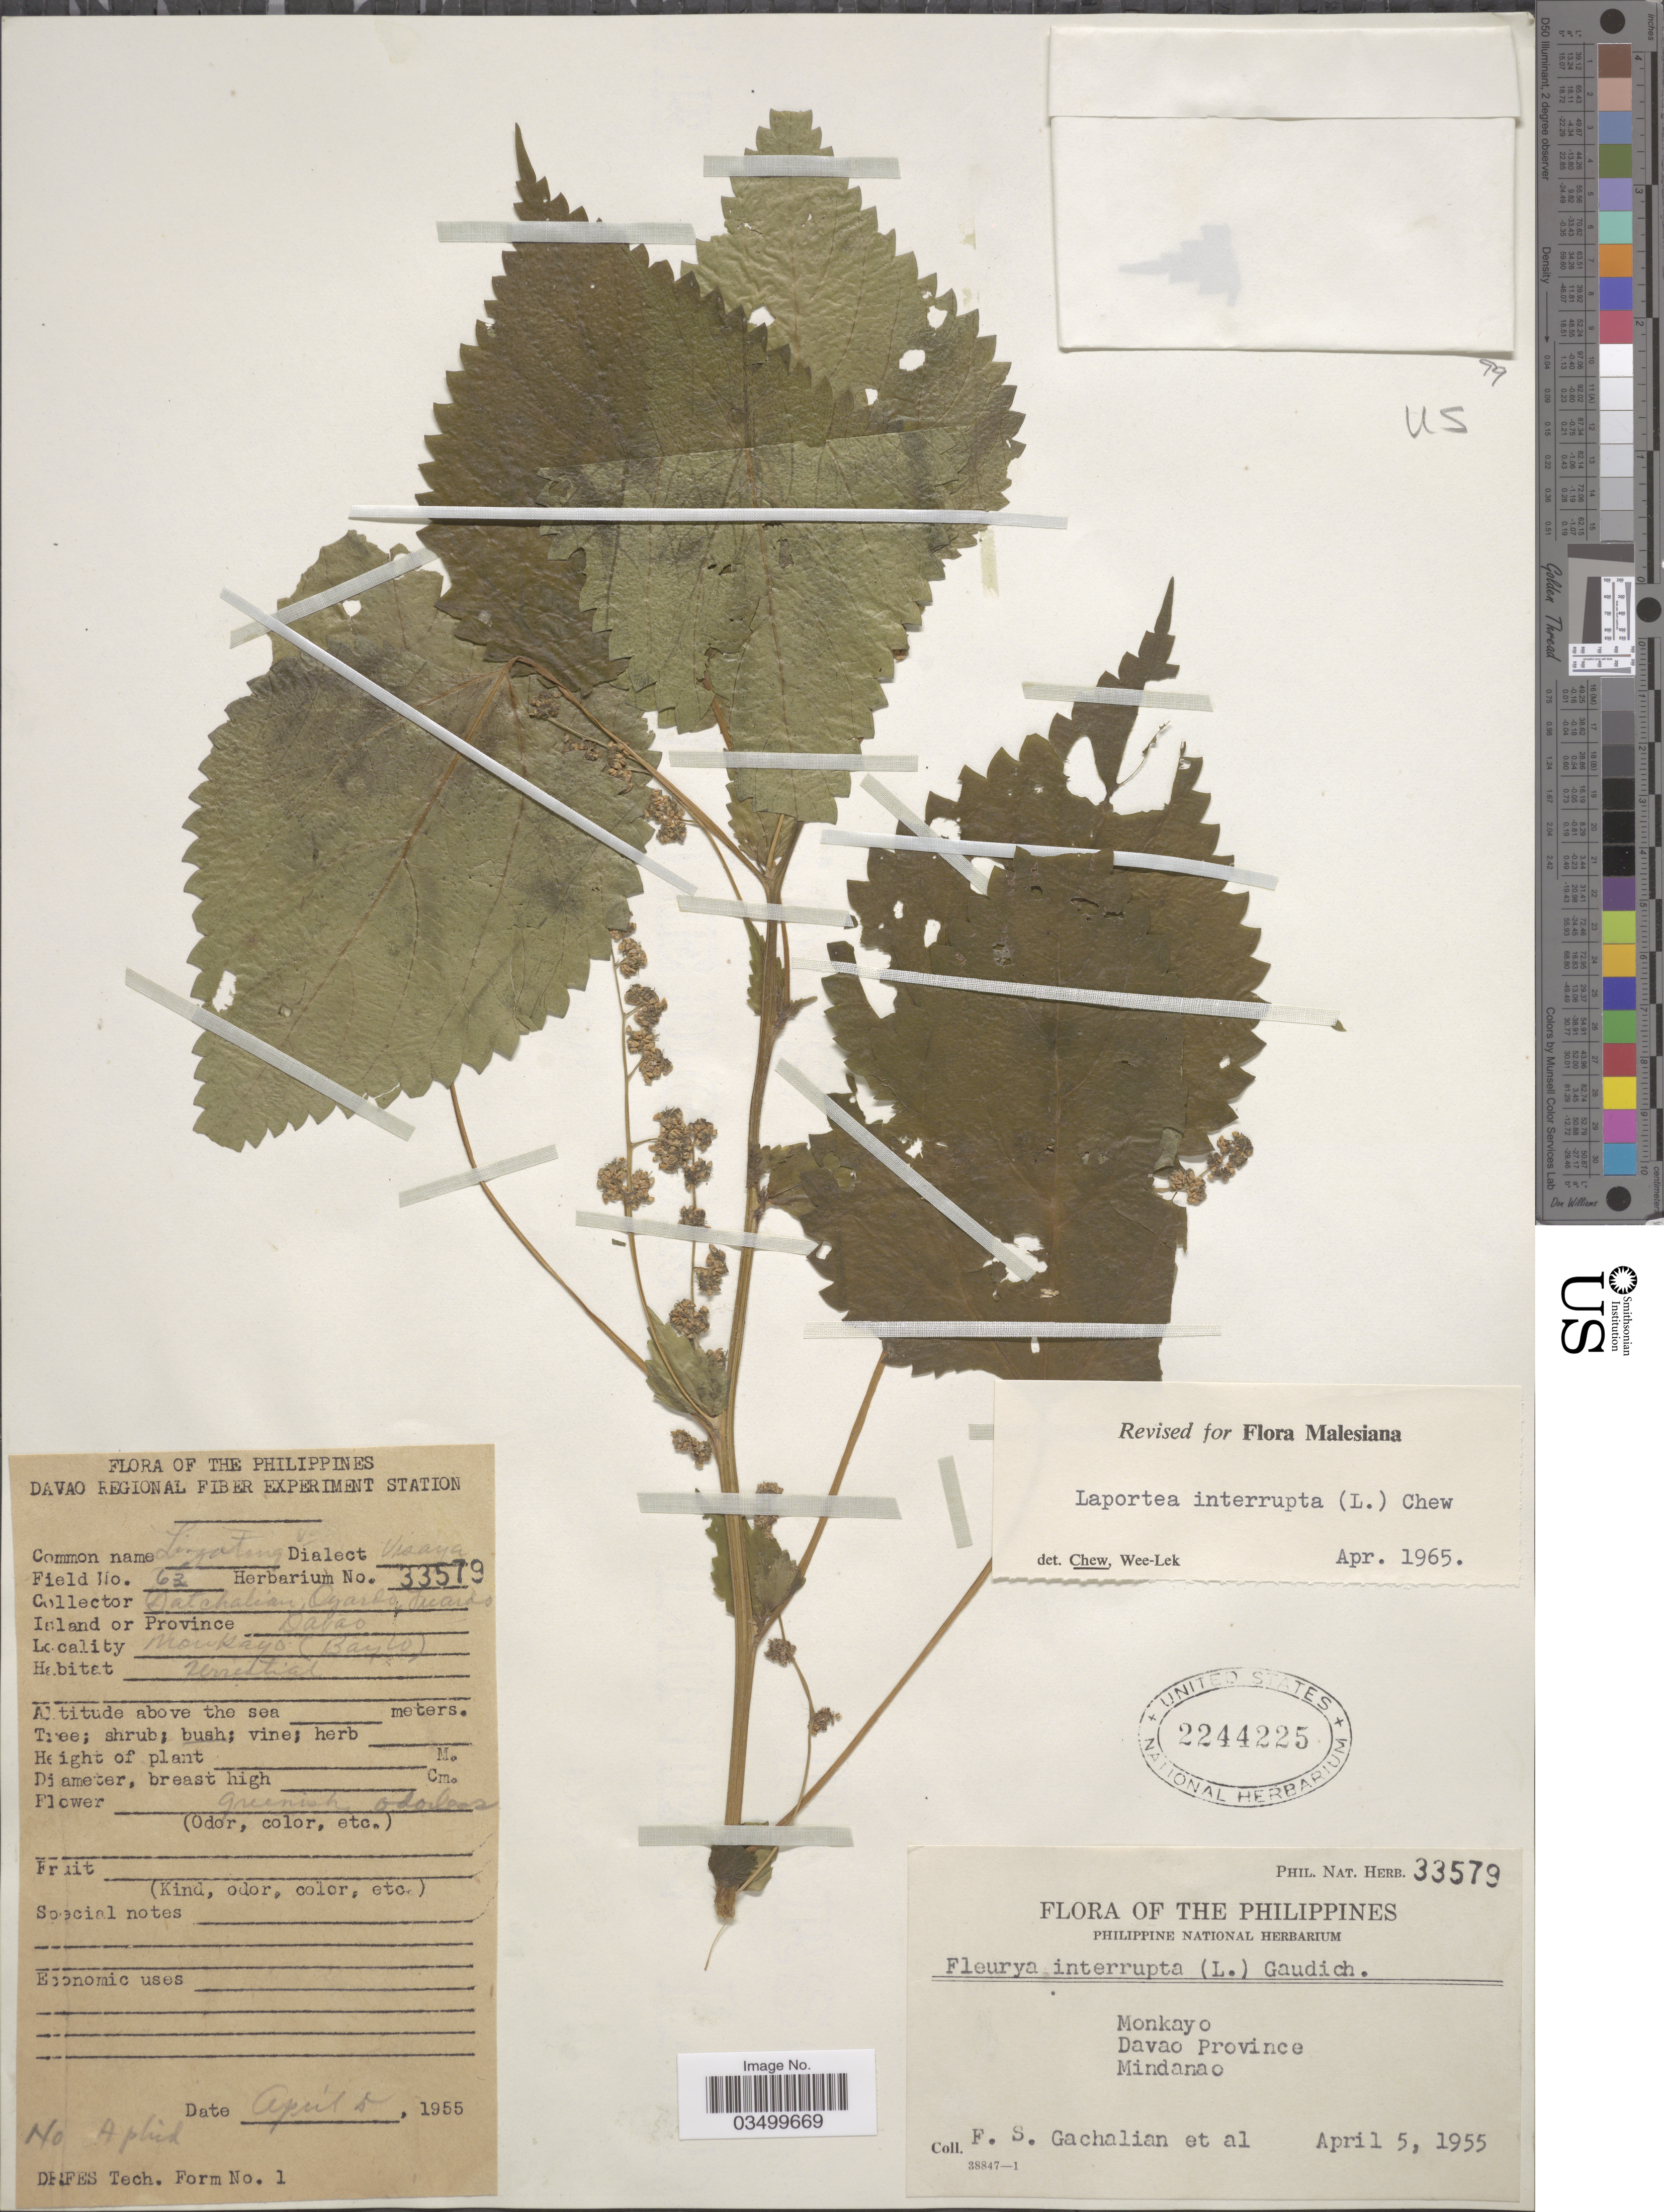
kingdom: Plantae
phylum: Tracheophyta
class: Magnoliopsida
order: Rosales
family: Urticaceae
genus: Laportea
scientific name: Laportea interrupta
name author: (L.) Chew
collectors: F. Gachalian, Collector illegible & Collector illegible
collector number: Phil. Nat. Herb. 33579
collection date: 1955-04-05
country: Philippines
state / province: Davao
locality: Monkayo. Mindanao. Monkayo (Baylo).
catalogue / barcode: US 2244225